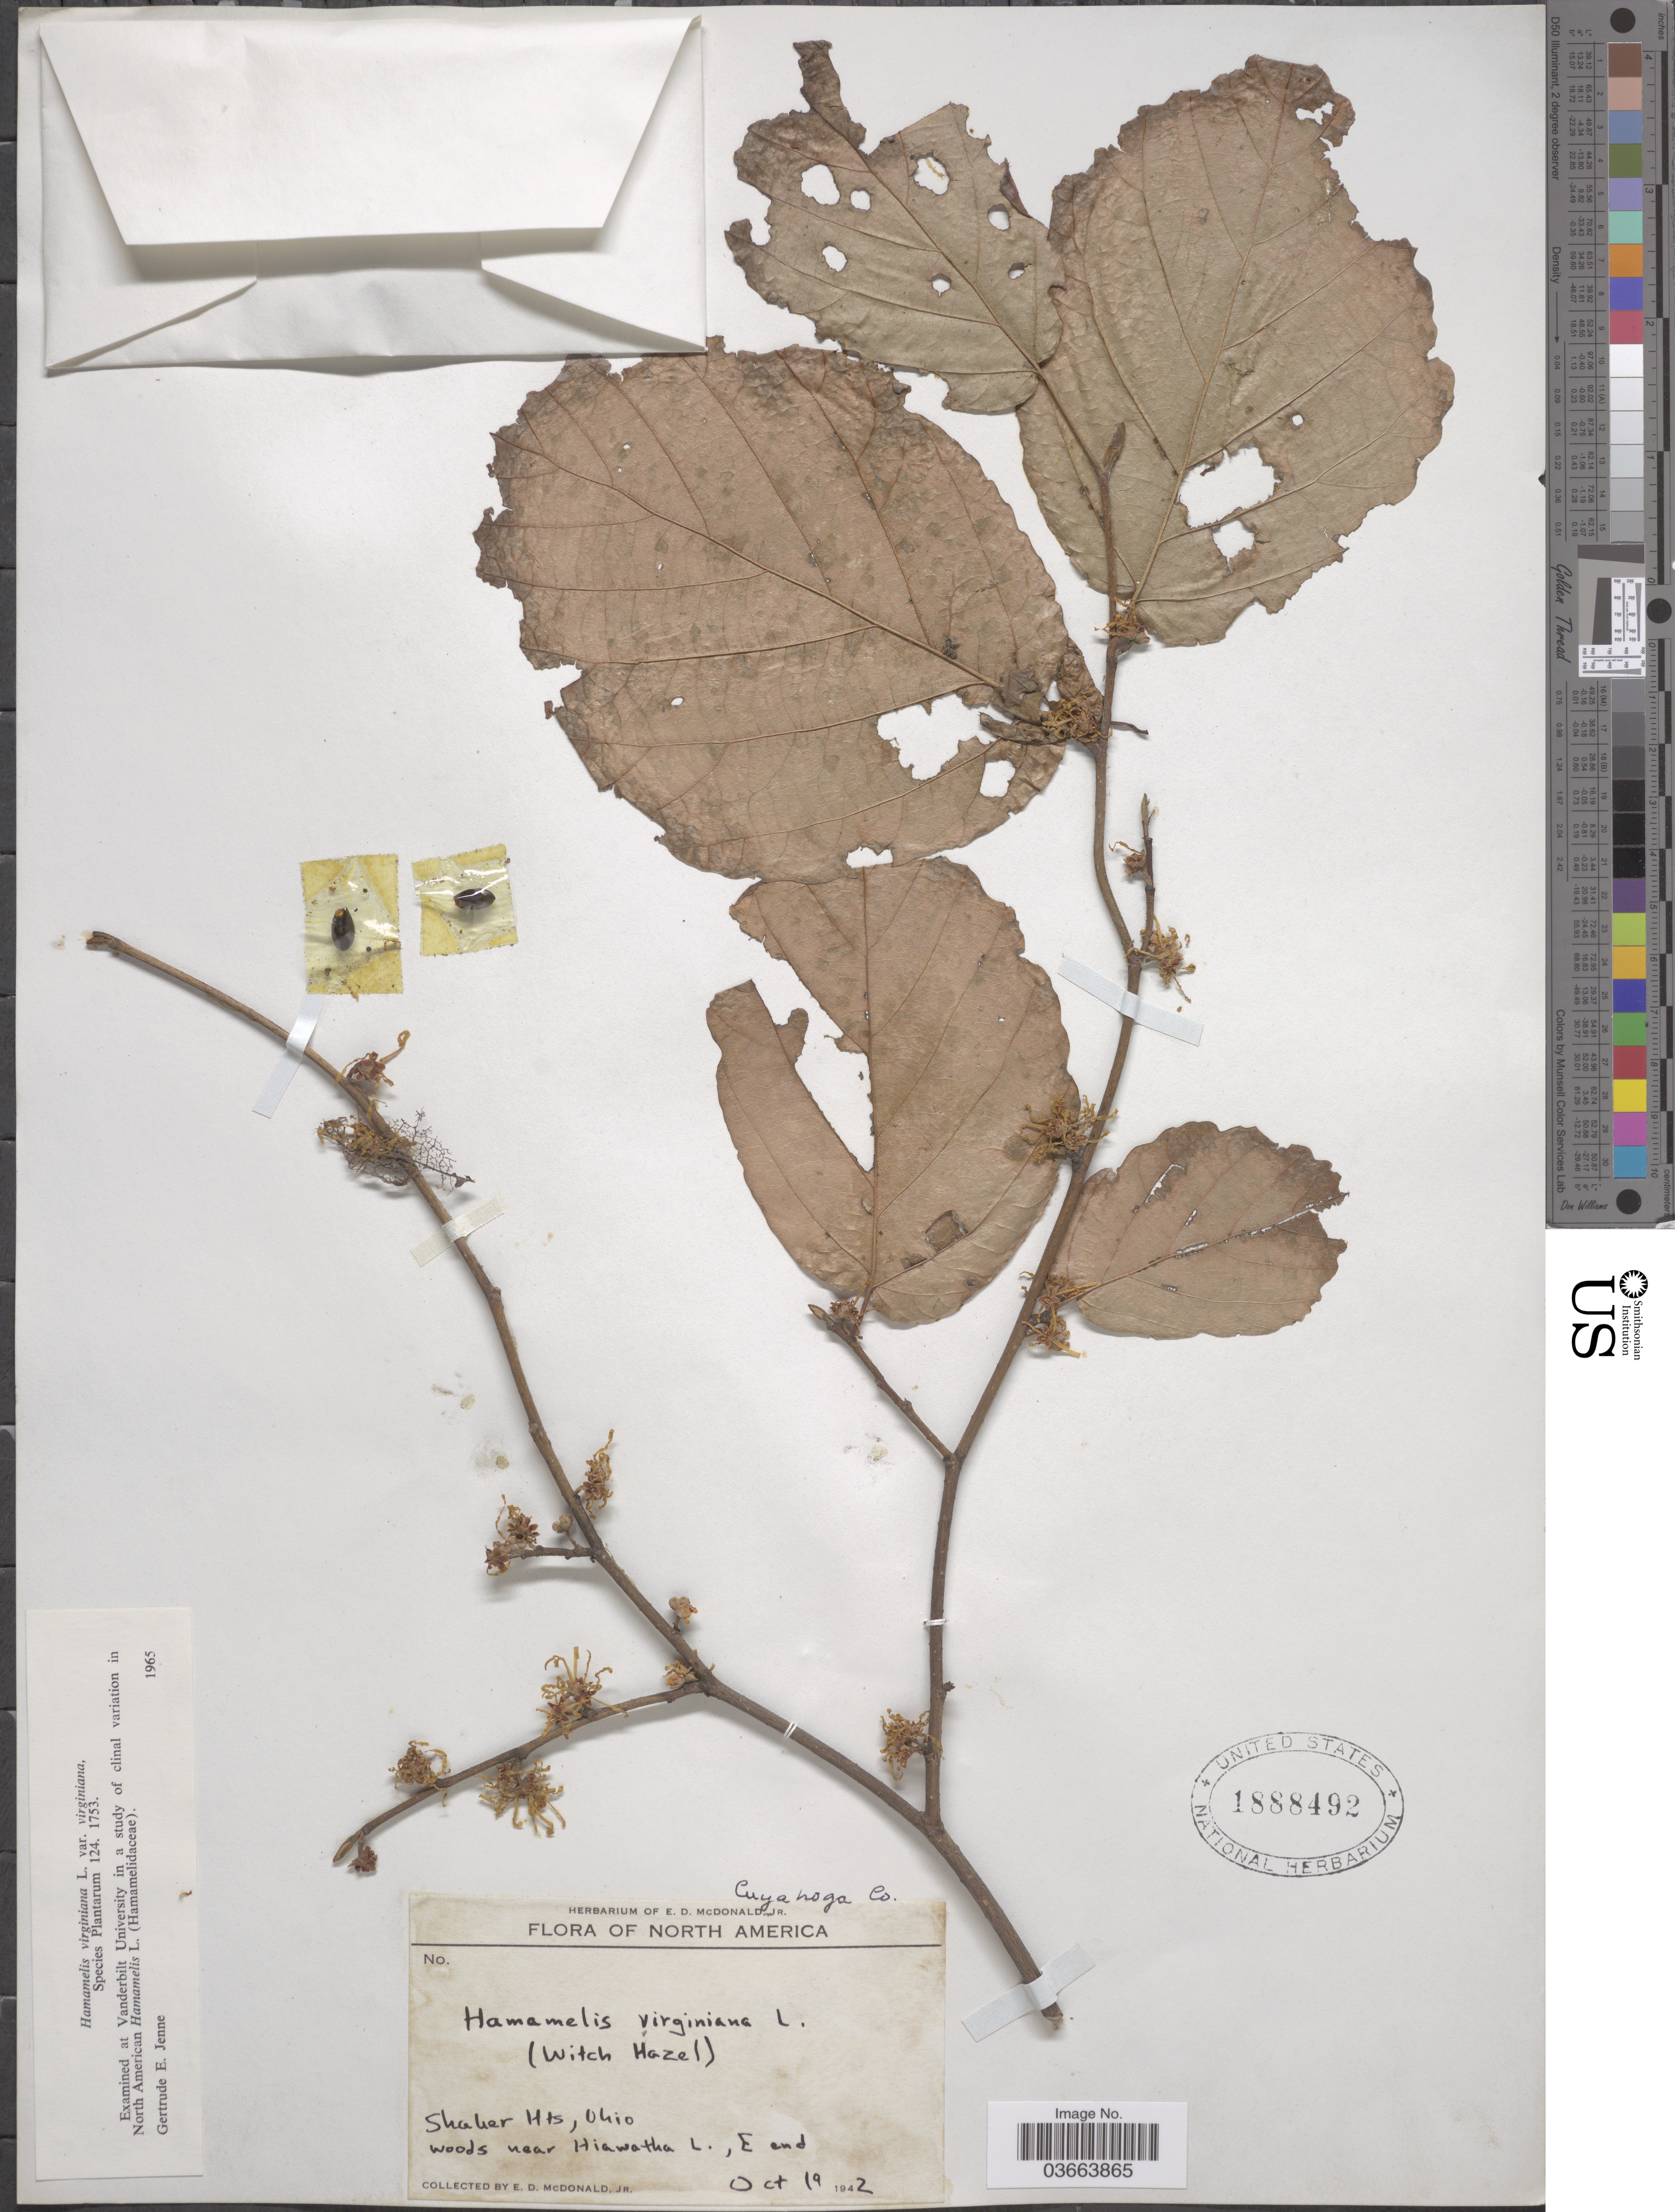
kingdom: Plantae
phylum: Tracheophyta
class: Magnoliopsida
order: Saxifragales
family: Hamamelidaceae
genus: Hamamelis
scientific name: Hamamelis virginiana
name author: L.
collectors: E. D. McDonald Jr.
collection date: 1942-10-19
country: United States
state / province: Ohio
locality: North America. Shaker Hts. Near Hiawatha L., E end. Cuyanoga Co.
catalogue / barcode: US 1888492